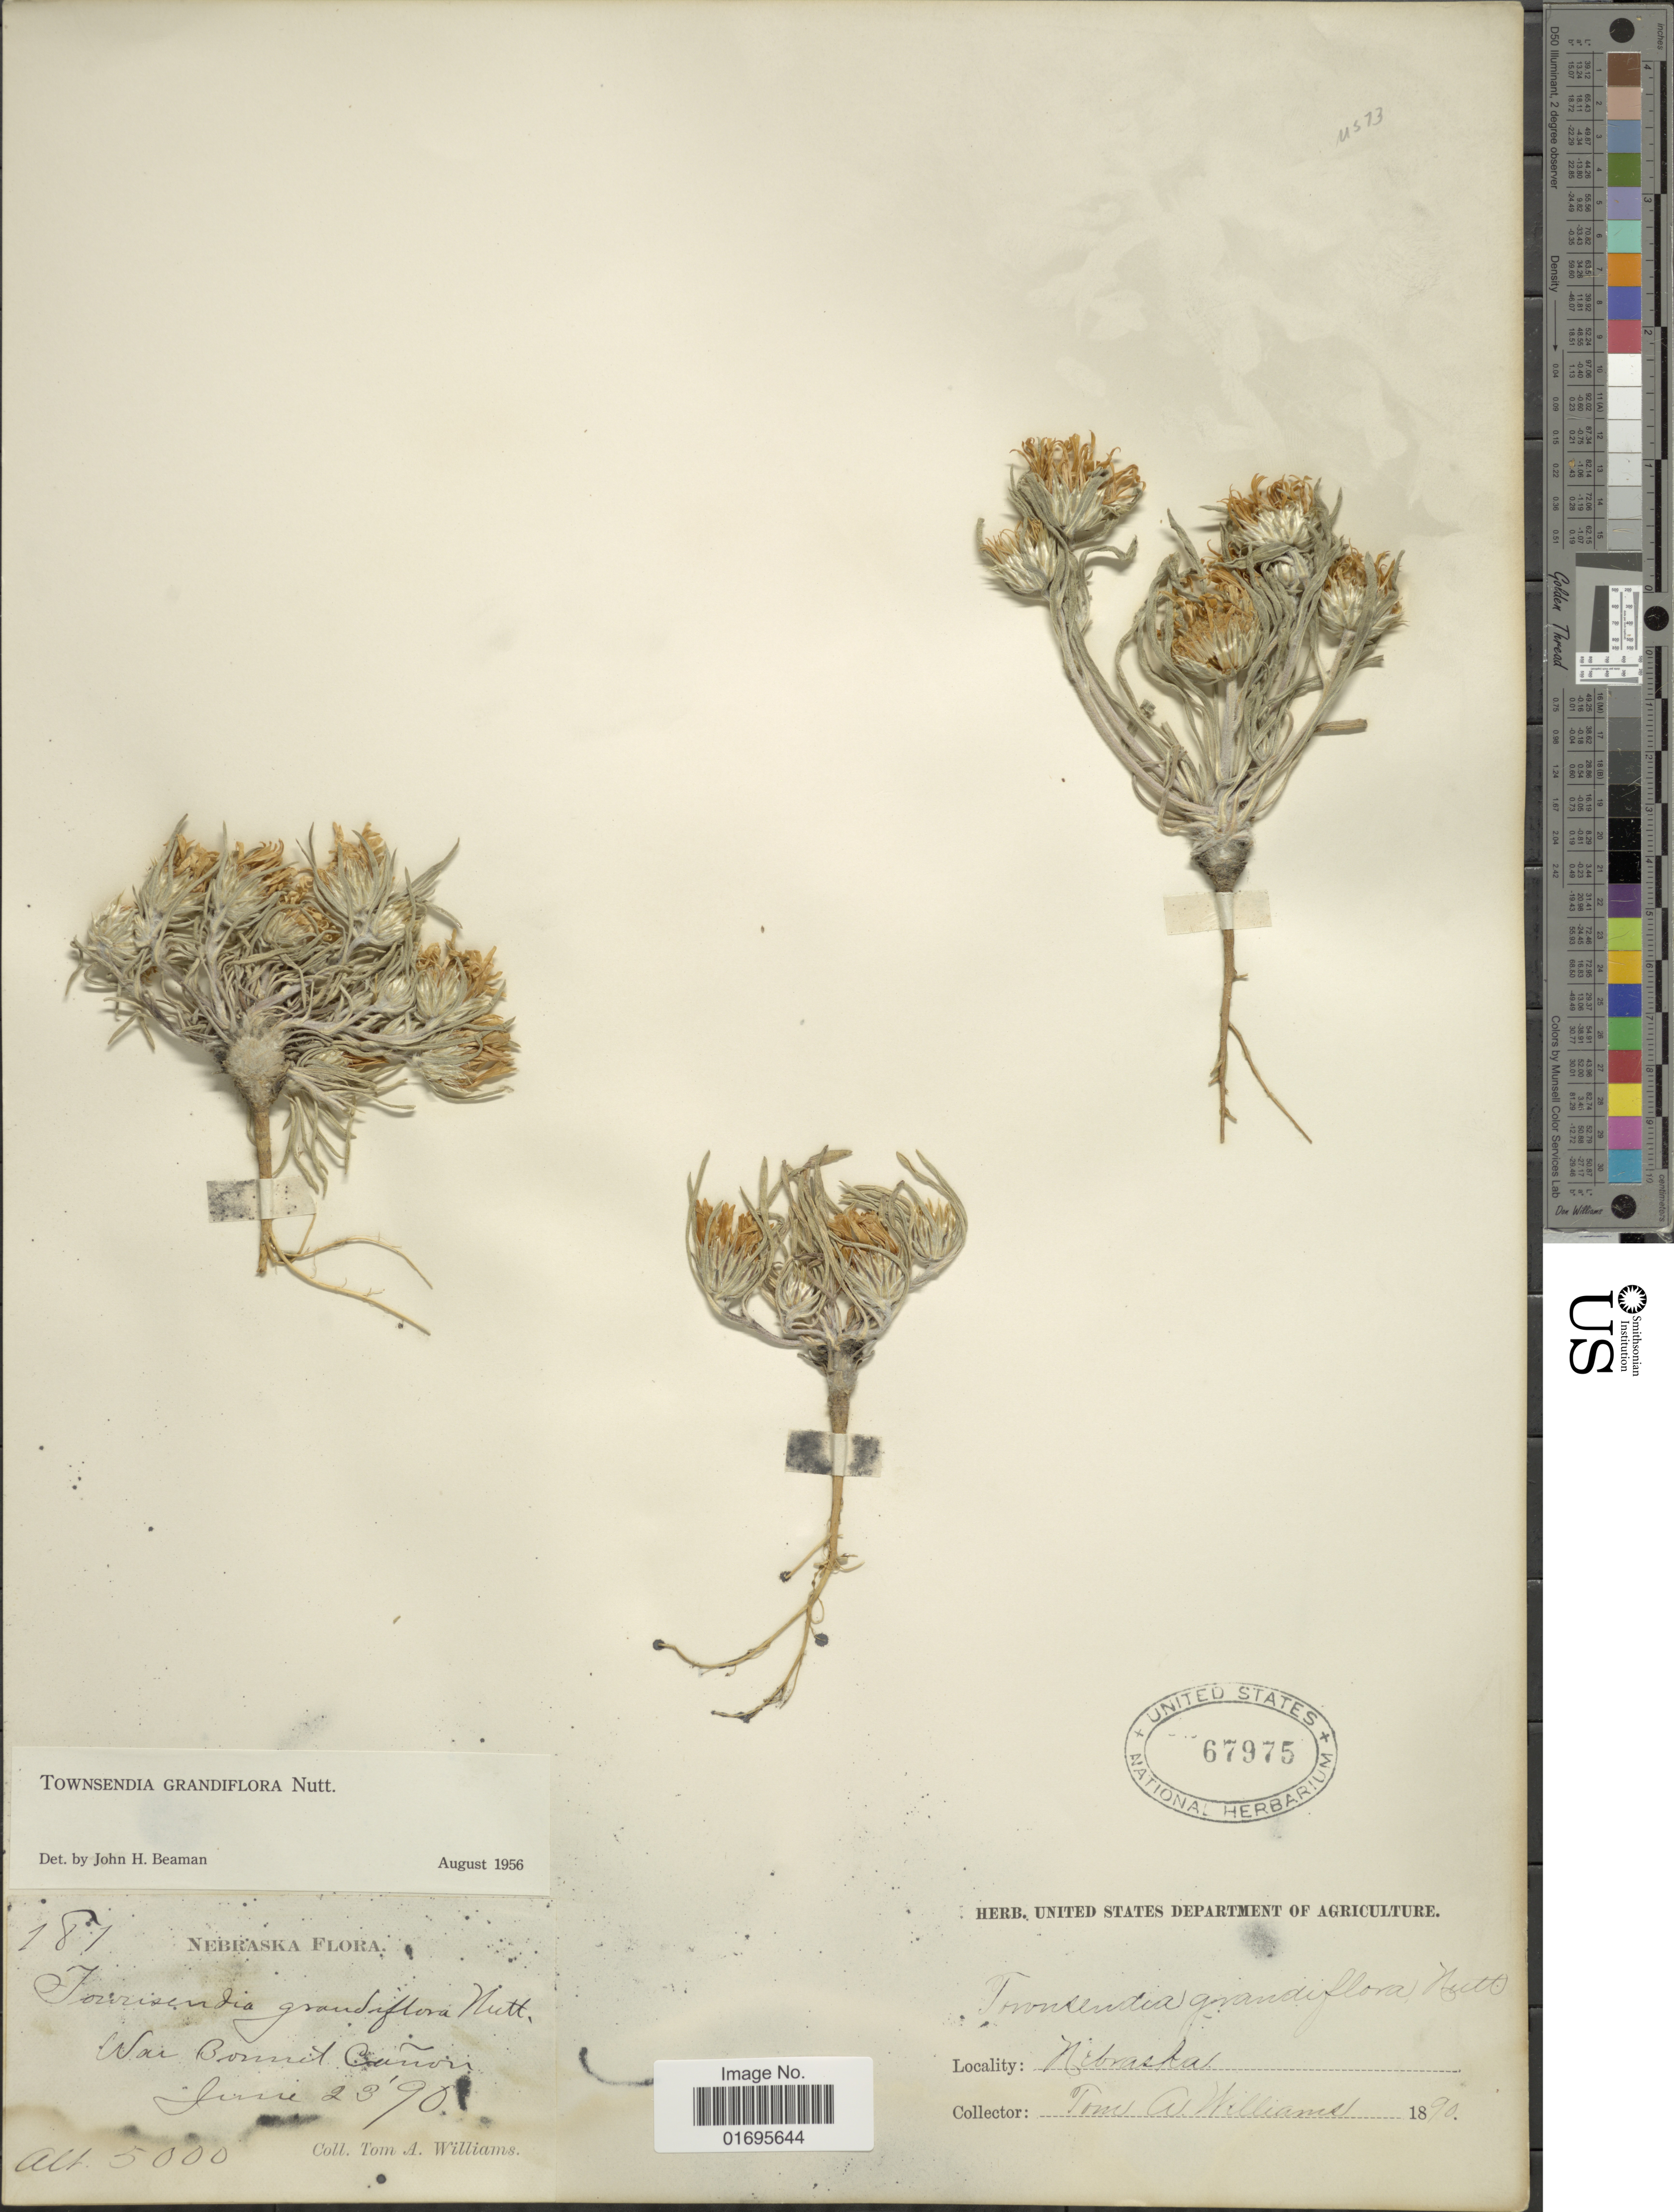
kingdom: Plantae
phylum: Tracheophyta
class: Magnoliopsida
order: Asterales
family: Asteraceae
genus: Townsendia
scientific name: Townsendia grandiflora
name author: Nutt.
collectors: T. A. Williams (herbarium)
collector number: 181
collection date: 1890-06-23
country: United States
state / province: Nebraska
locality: War Bourit Cañon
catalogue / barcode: US 67975